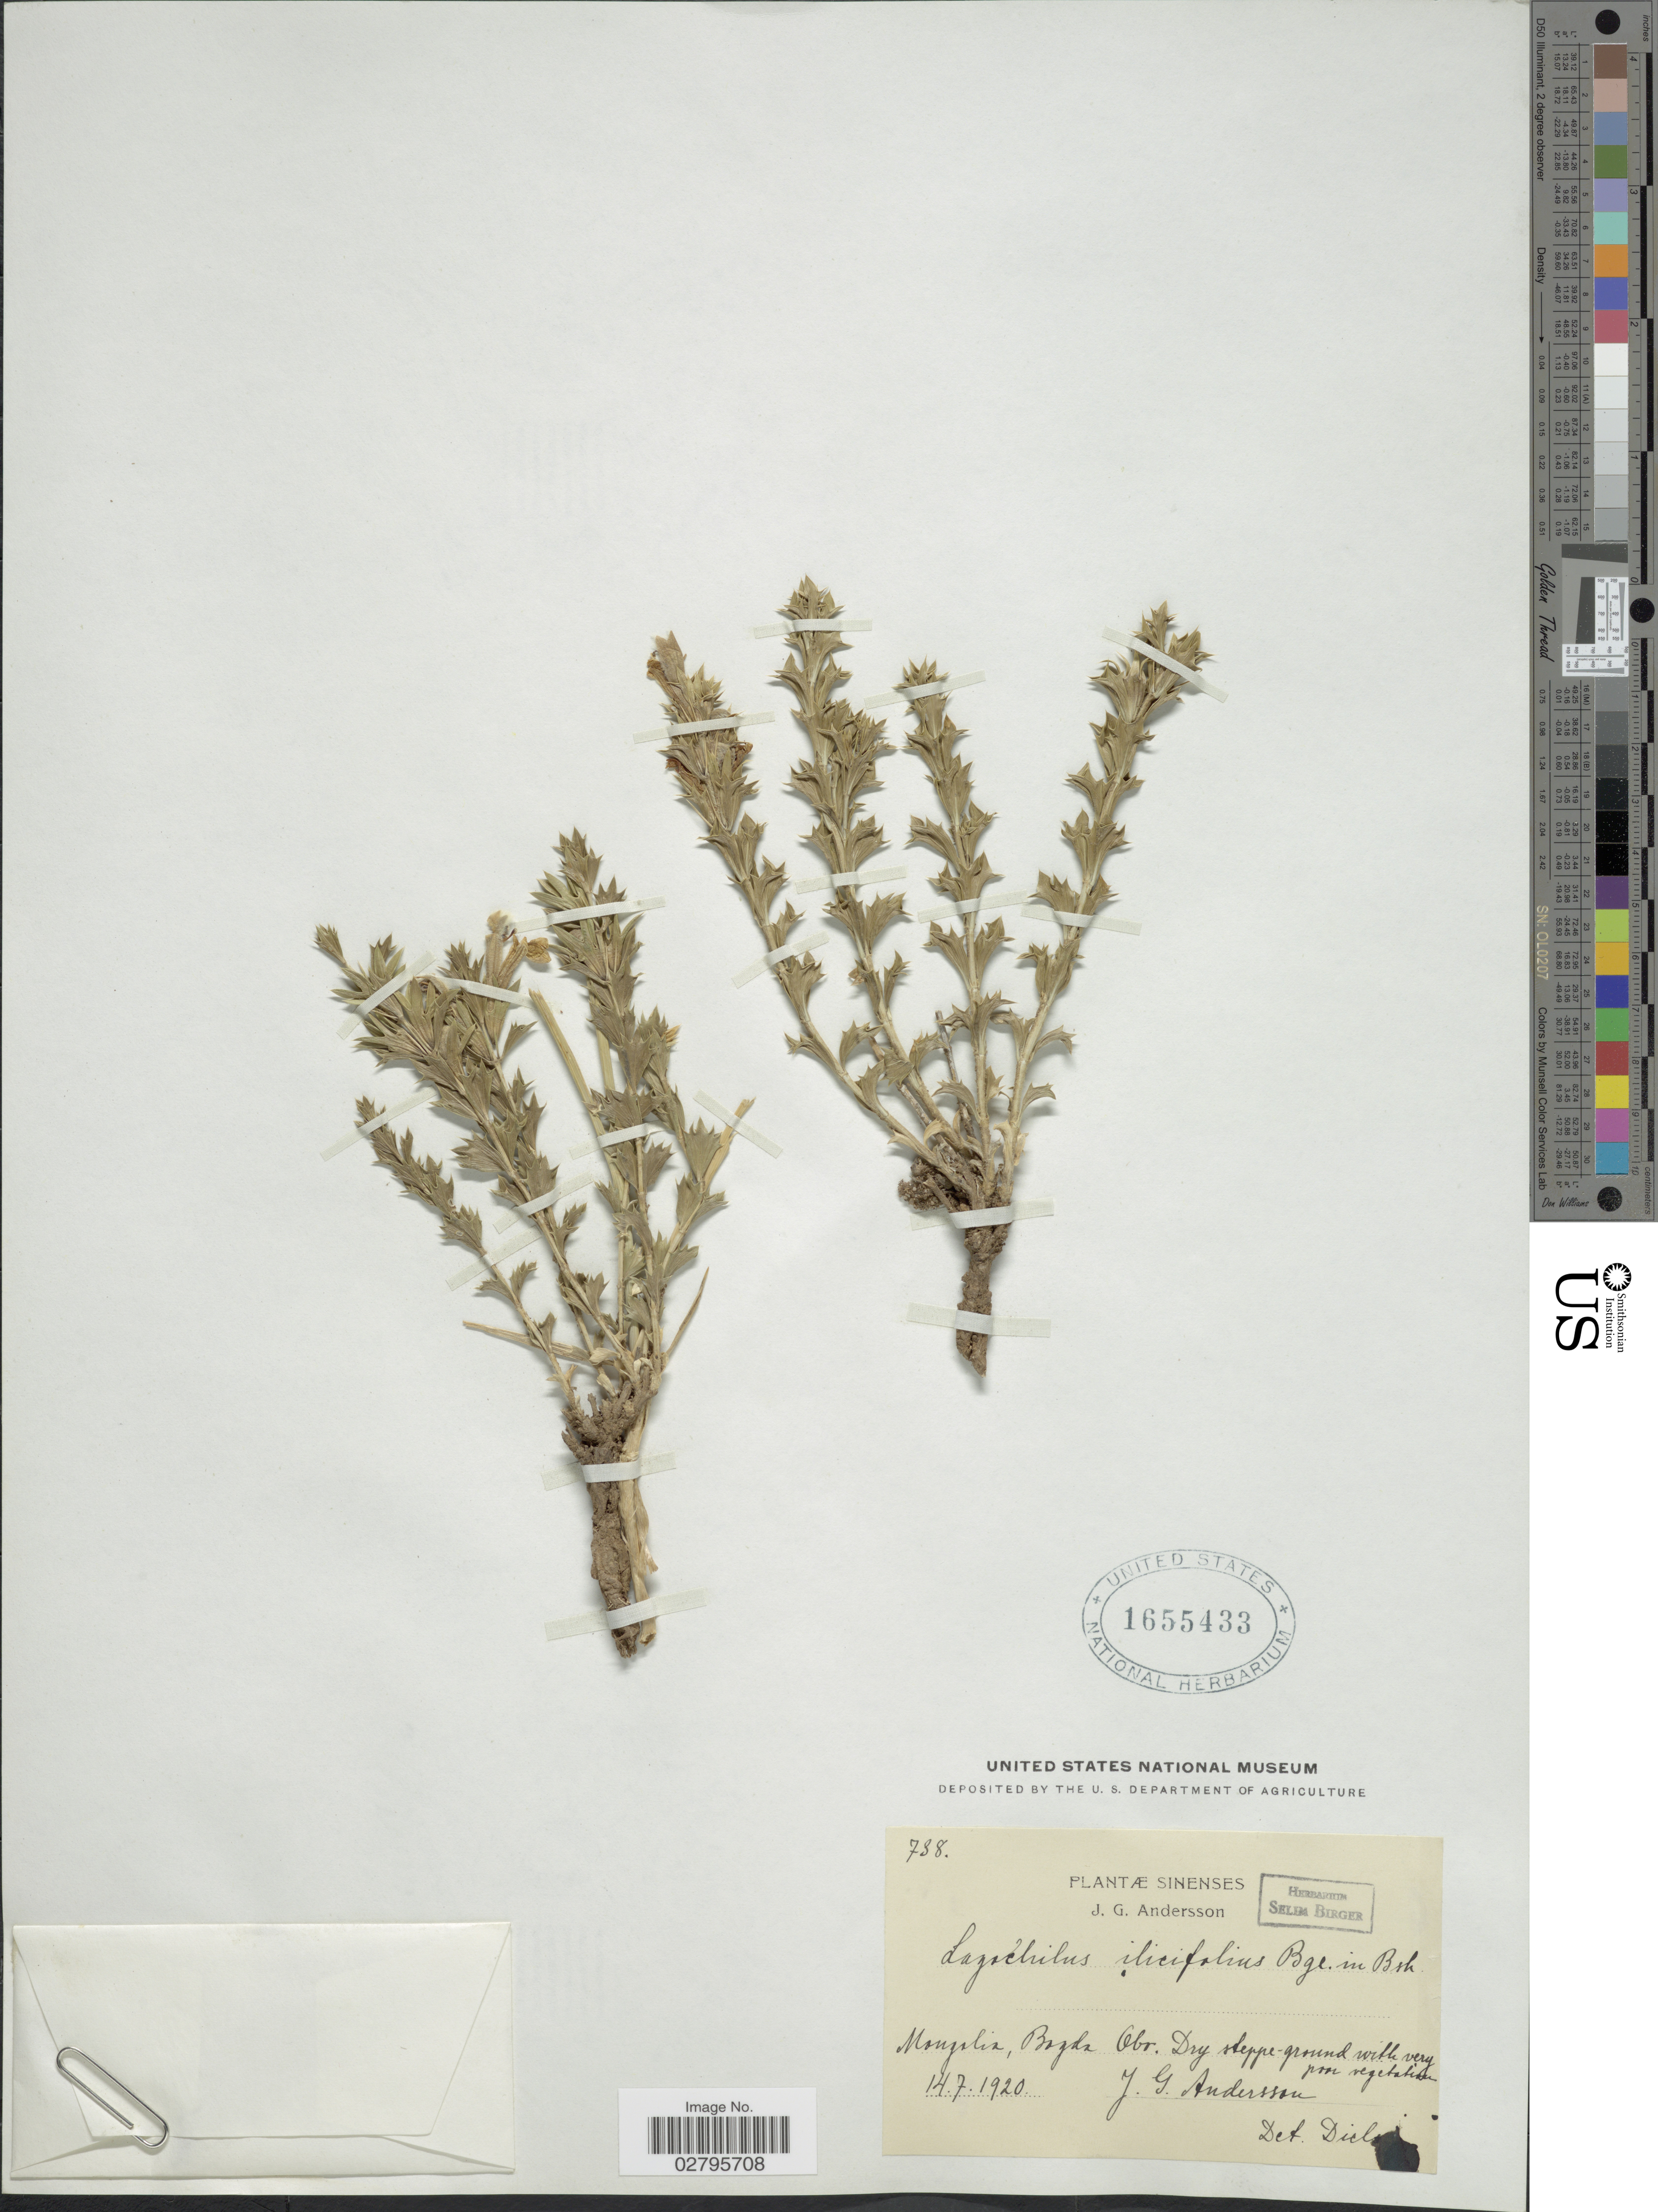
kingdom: Plantae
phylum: Tracheophyta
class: Magnoliopsida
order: Lamiales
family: Lamiaceae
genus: Lagochilus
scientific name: Lagochilus ilicifolius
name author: Bunge ex Benth.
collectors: J. G. Andersson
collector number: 738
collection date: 1920-07-14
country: Mongolia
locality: Bogda Obo. [interpreted]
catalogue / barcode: US 1655433